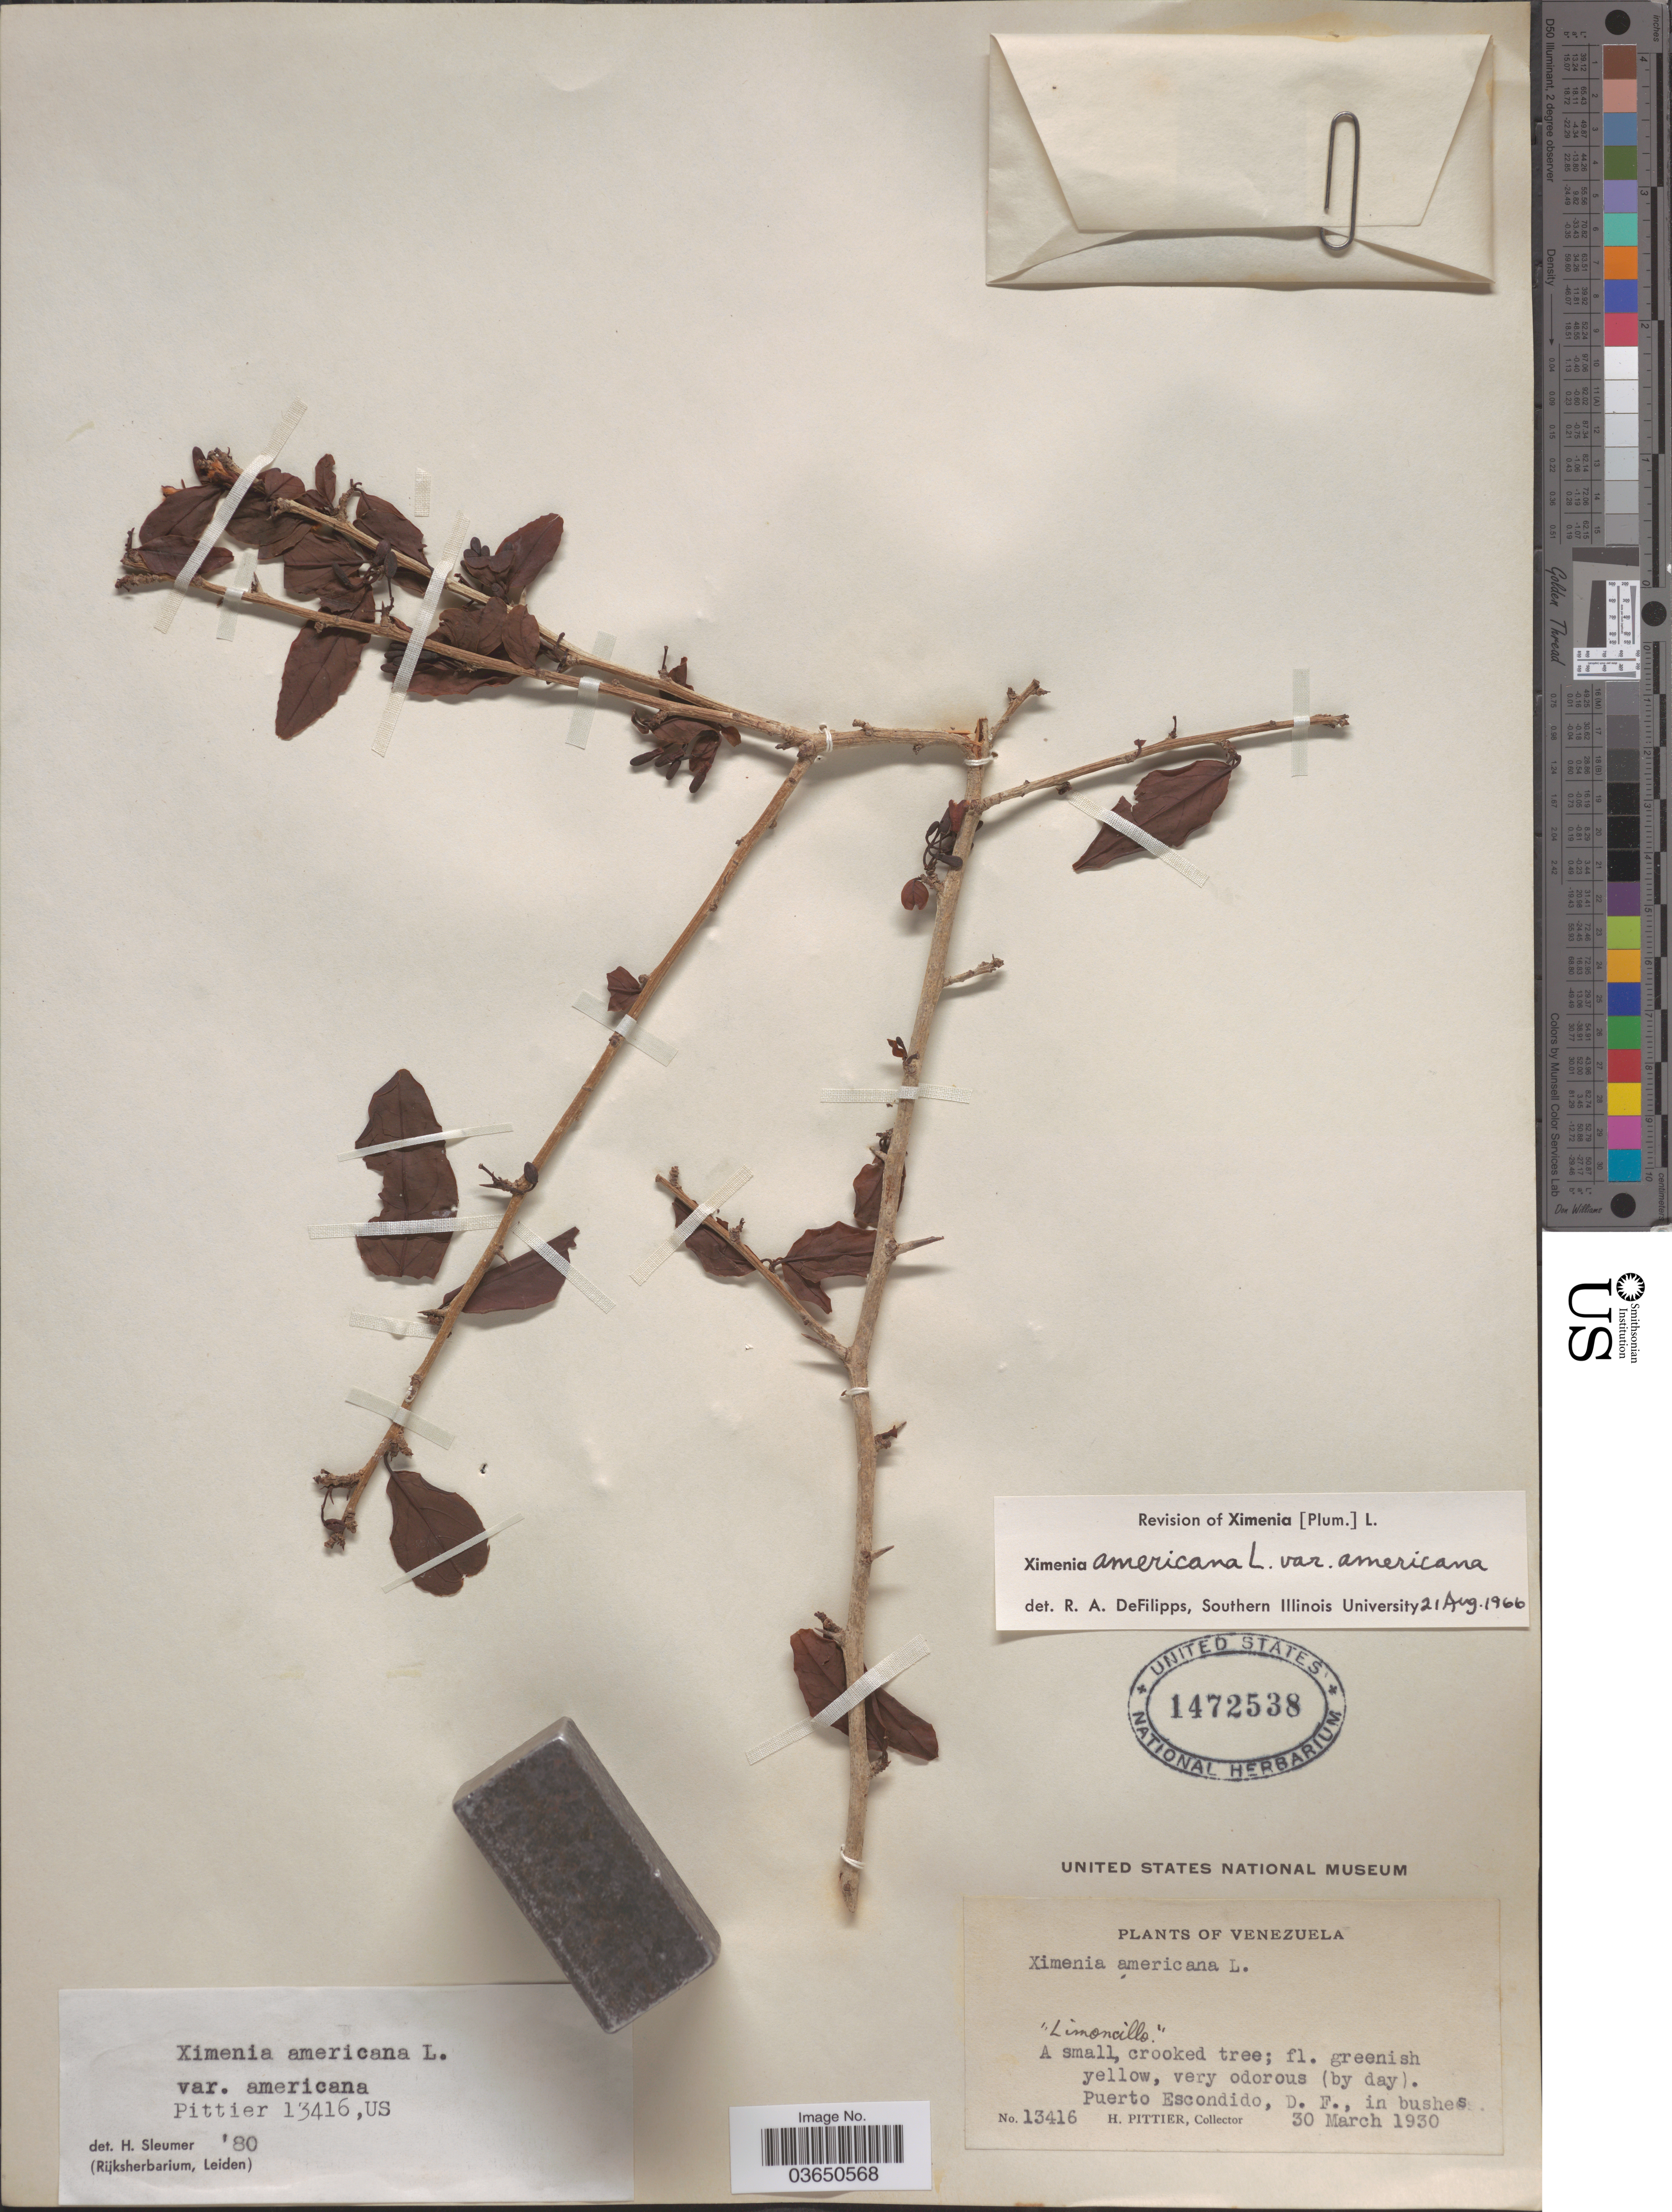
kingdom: Plantae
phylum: Tracheophyta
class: Magnoliopsida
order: Santalales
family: Ximeniaceae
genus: Ximenia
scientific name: Ximenia americana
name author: L.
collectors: H. F. Pittier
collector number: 13416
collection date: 1930-03-30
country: Venezuela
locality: Puerto Escondido, D.F.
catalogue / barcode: US 1472538